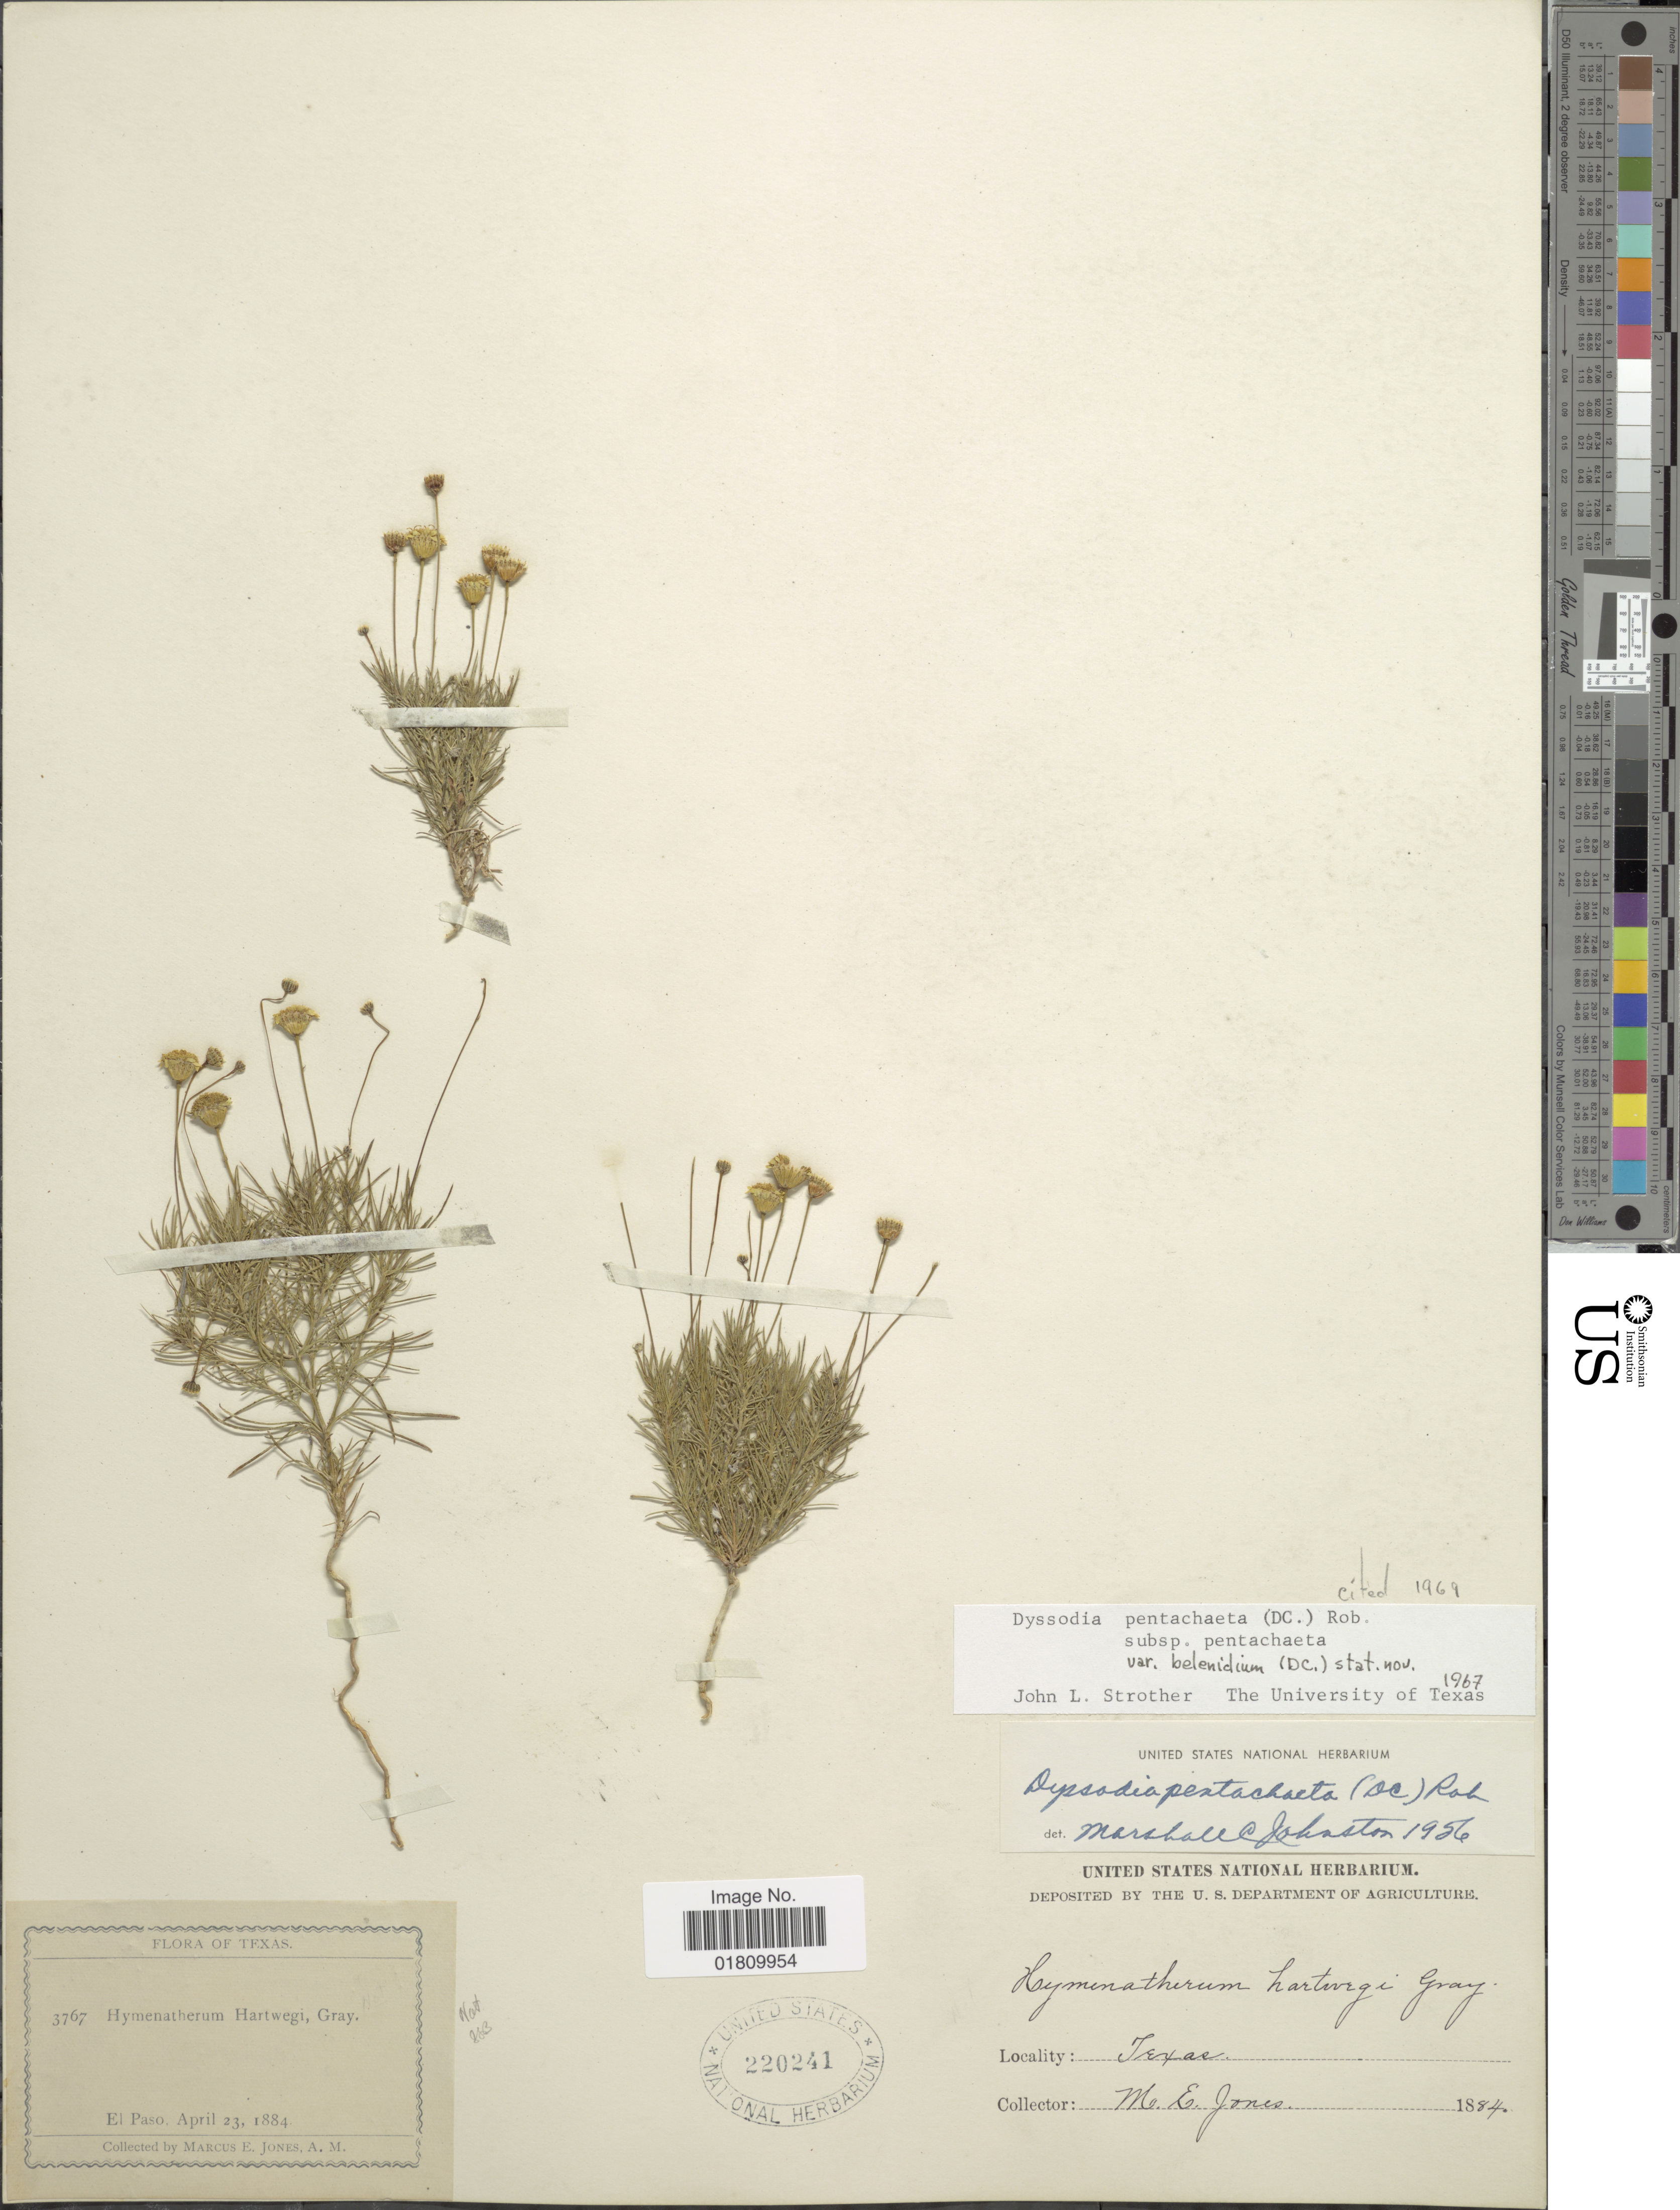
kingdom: Plantae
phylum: Tracheophyta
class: Magnoliopsida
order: Asterales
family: Asteraceae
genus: Thymophylla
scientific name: Thymophylla pentachaeta var. belenidium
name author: (DC.) Strother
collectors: M. E. Jones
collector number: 3767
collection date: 1884-04-23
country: United States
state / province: Texas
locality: El Paso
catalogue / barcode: US 220241